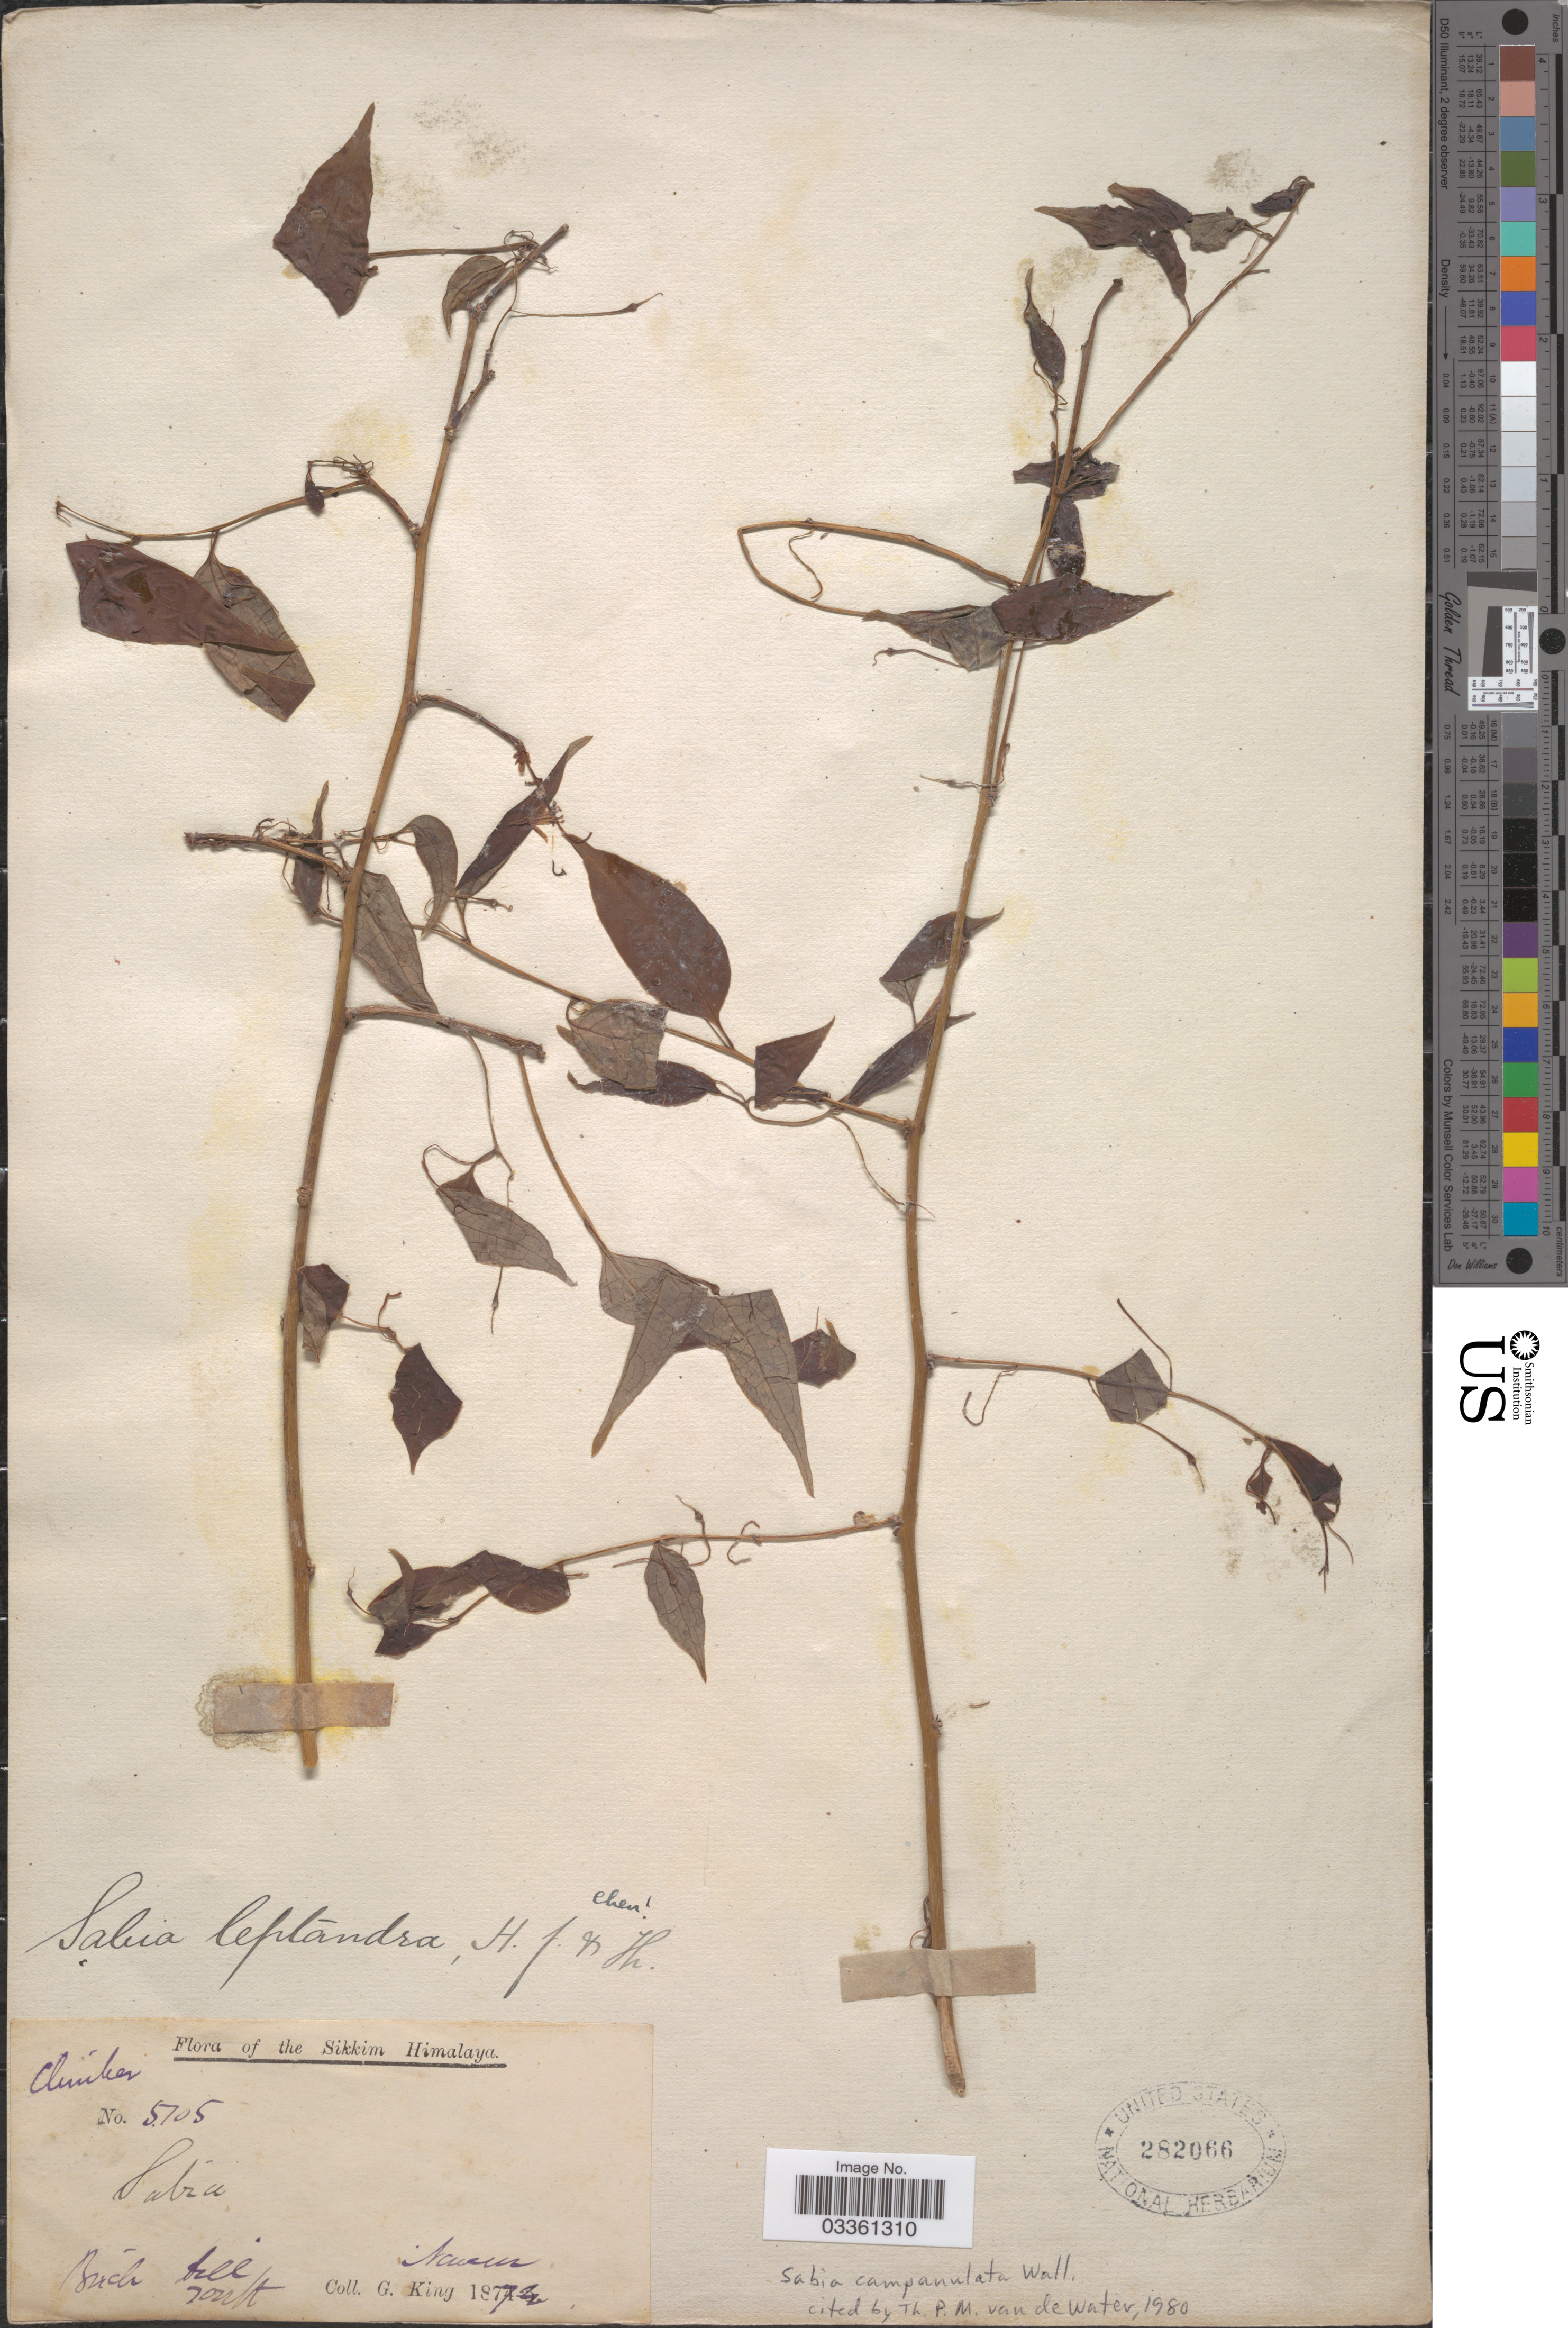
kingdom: Plantae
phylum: Tracheophyta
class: Magnoliopsida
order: Proteales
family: Sabiaceae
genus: Sabia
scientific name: Sabia campanulata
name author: Wall.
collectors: G. King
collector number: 5705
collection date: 1877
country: India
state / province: Sikkim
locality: Sikkim Himalaya. Buch [interpreted] Hill [interpreted].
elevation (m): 213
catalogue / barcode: US 282066